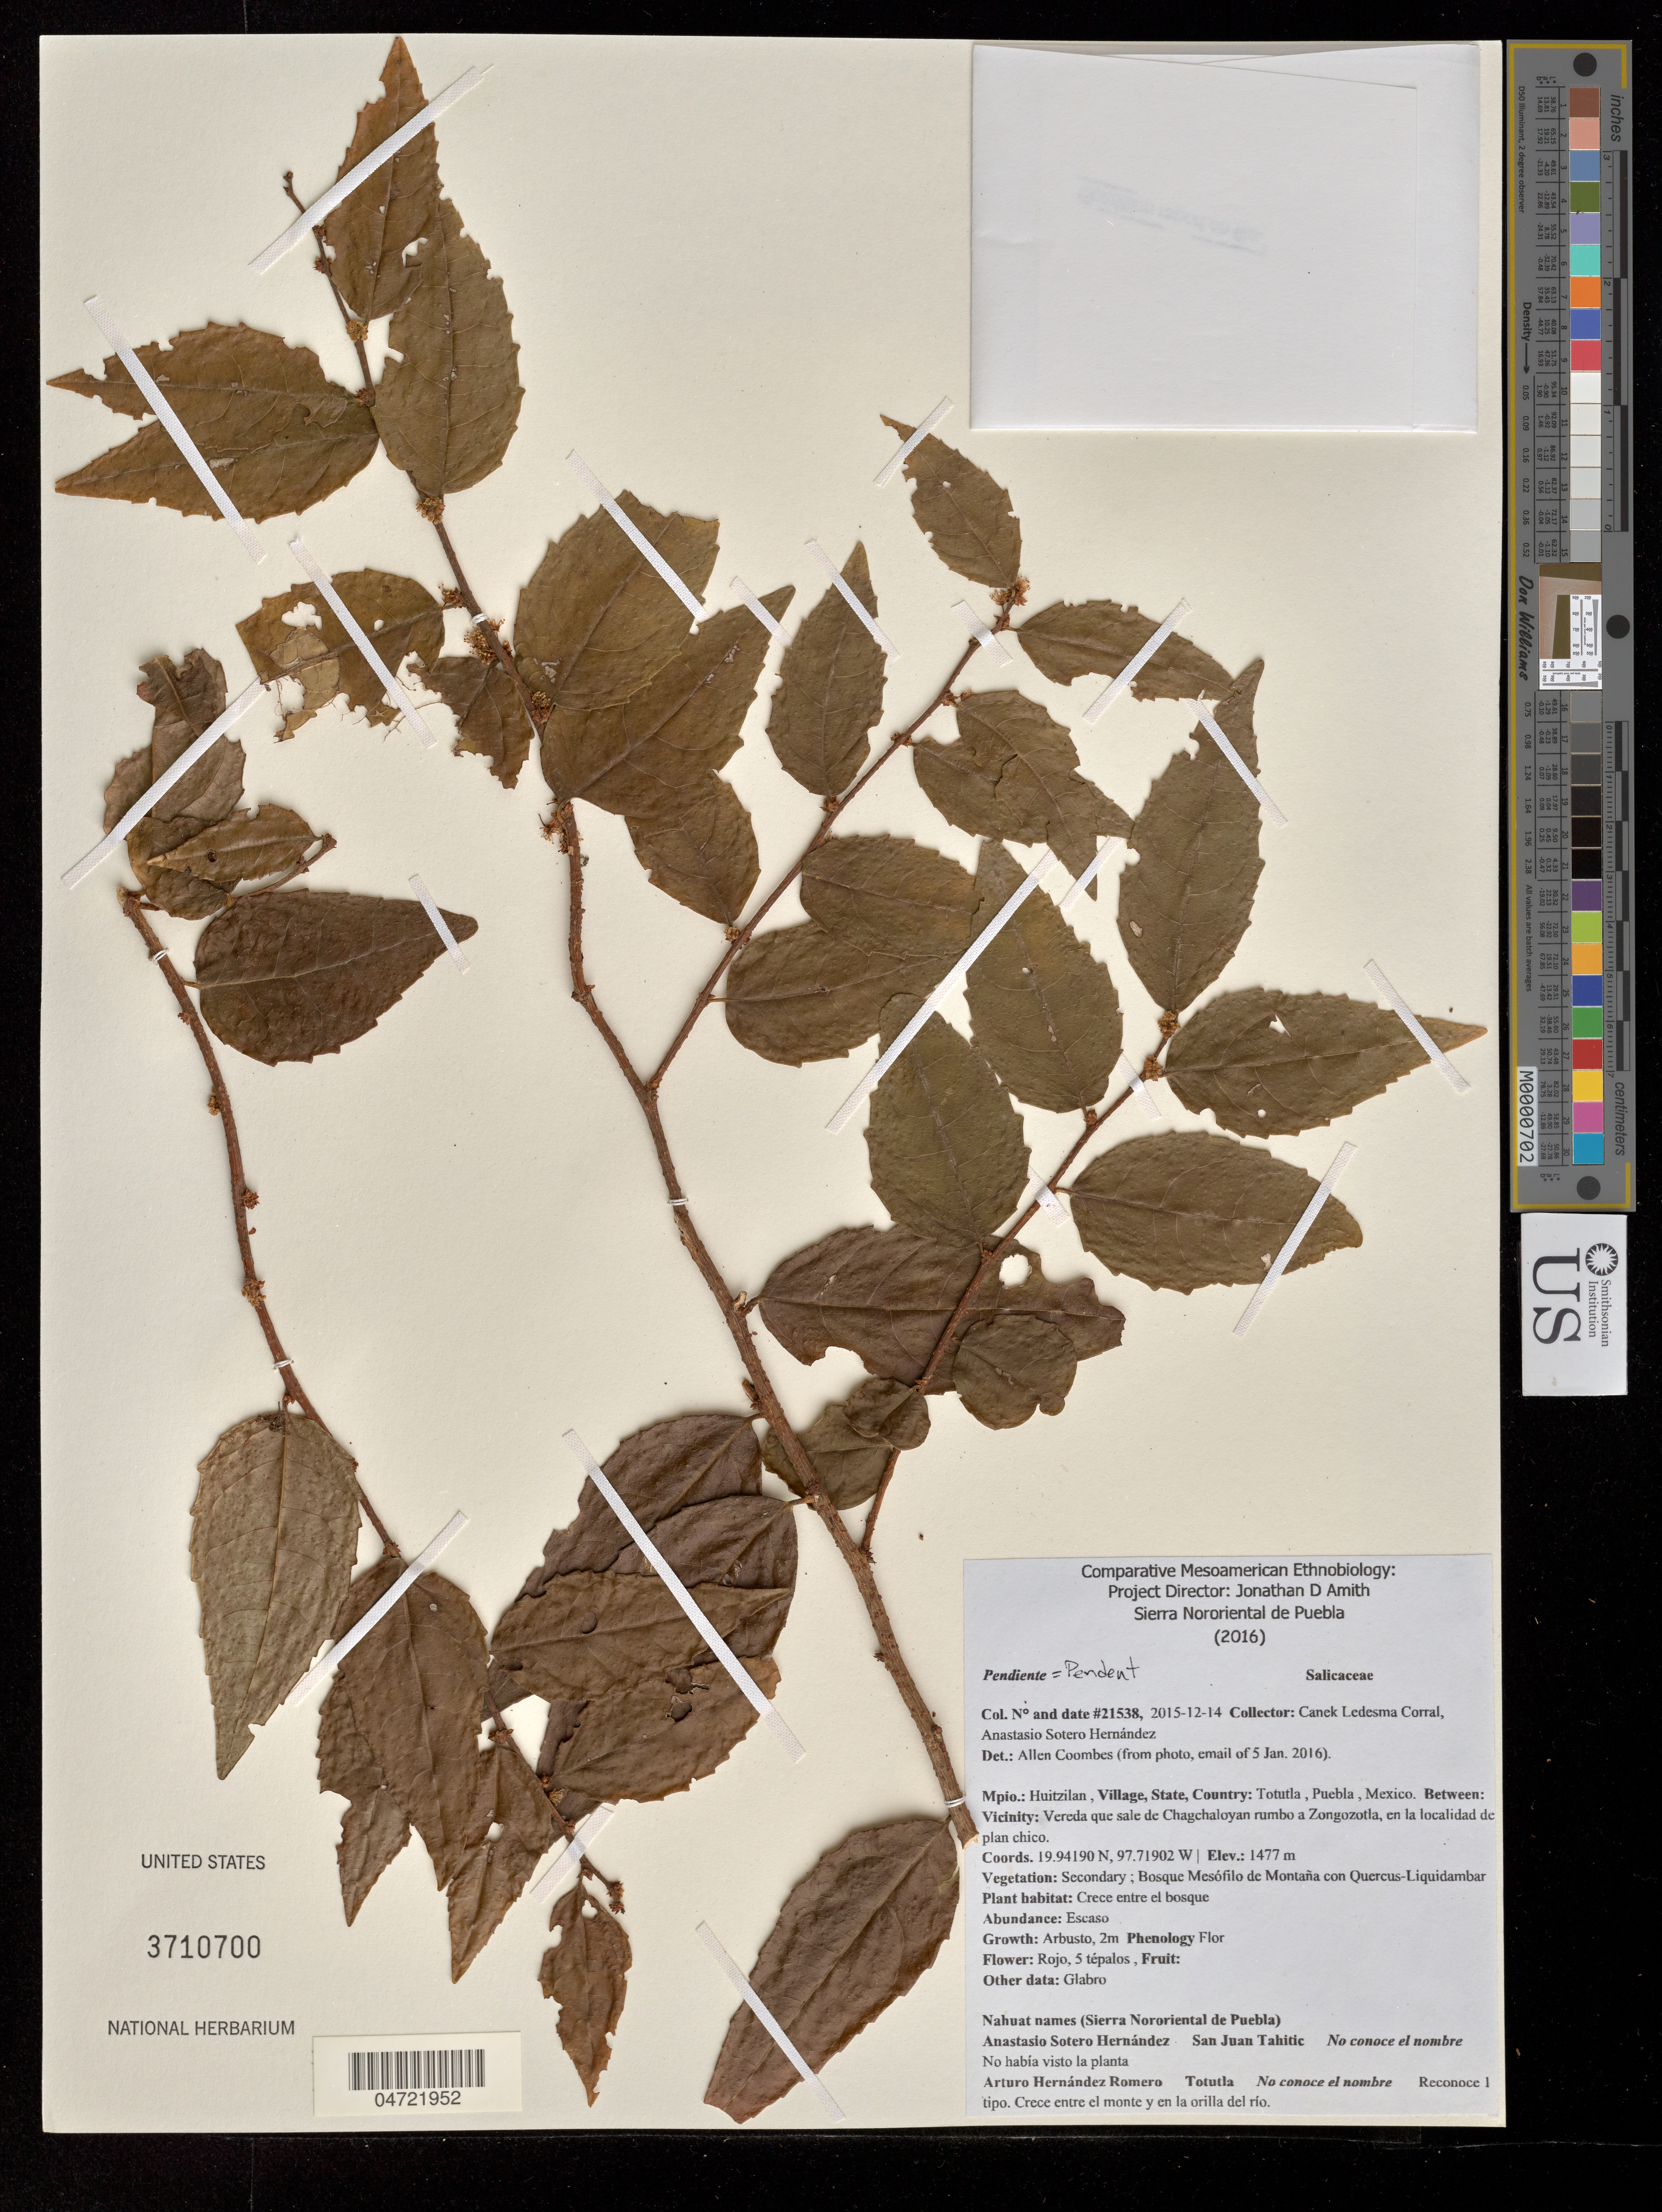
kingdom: Plantae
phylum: Tracheophyta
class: Magnoliopsida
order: Malpighiales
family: Salicaceae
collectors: Canek Ledesma C. & A. Sotero H.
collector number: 21538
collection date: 2015-12-14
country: Mexico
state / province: Puebla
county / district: Huitzilan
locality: Vereda que sale de Chagchaloyan rumbo a Zongozotla, en la localidad de plan chico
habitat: Crece entre el bosque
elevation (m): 1477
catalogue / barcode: US 3722200